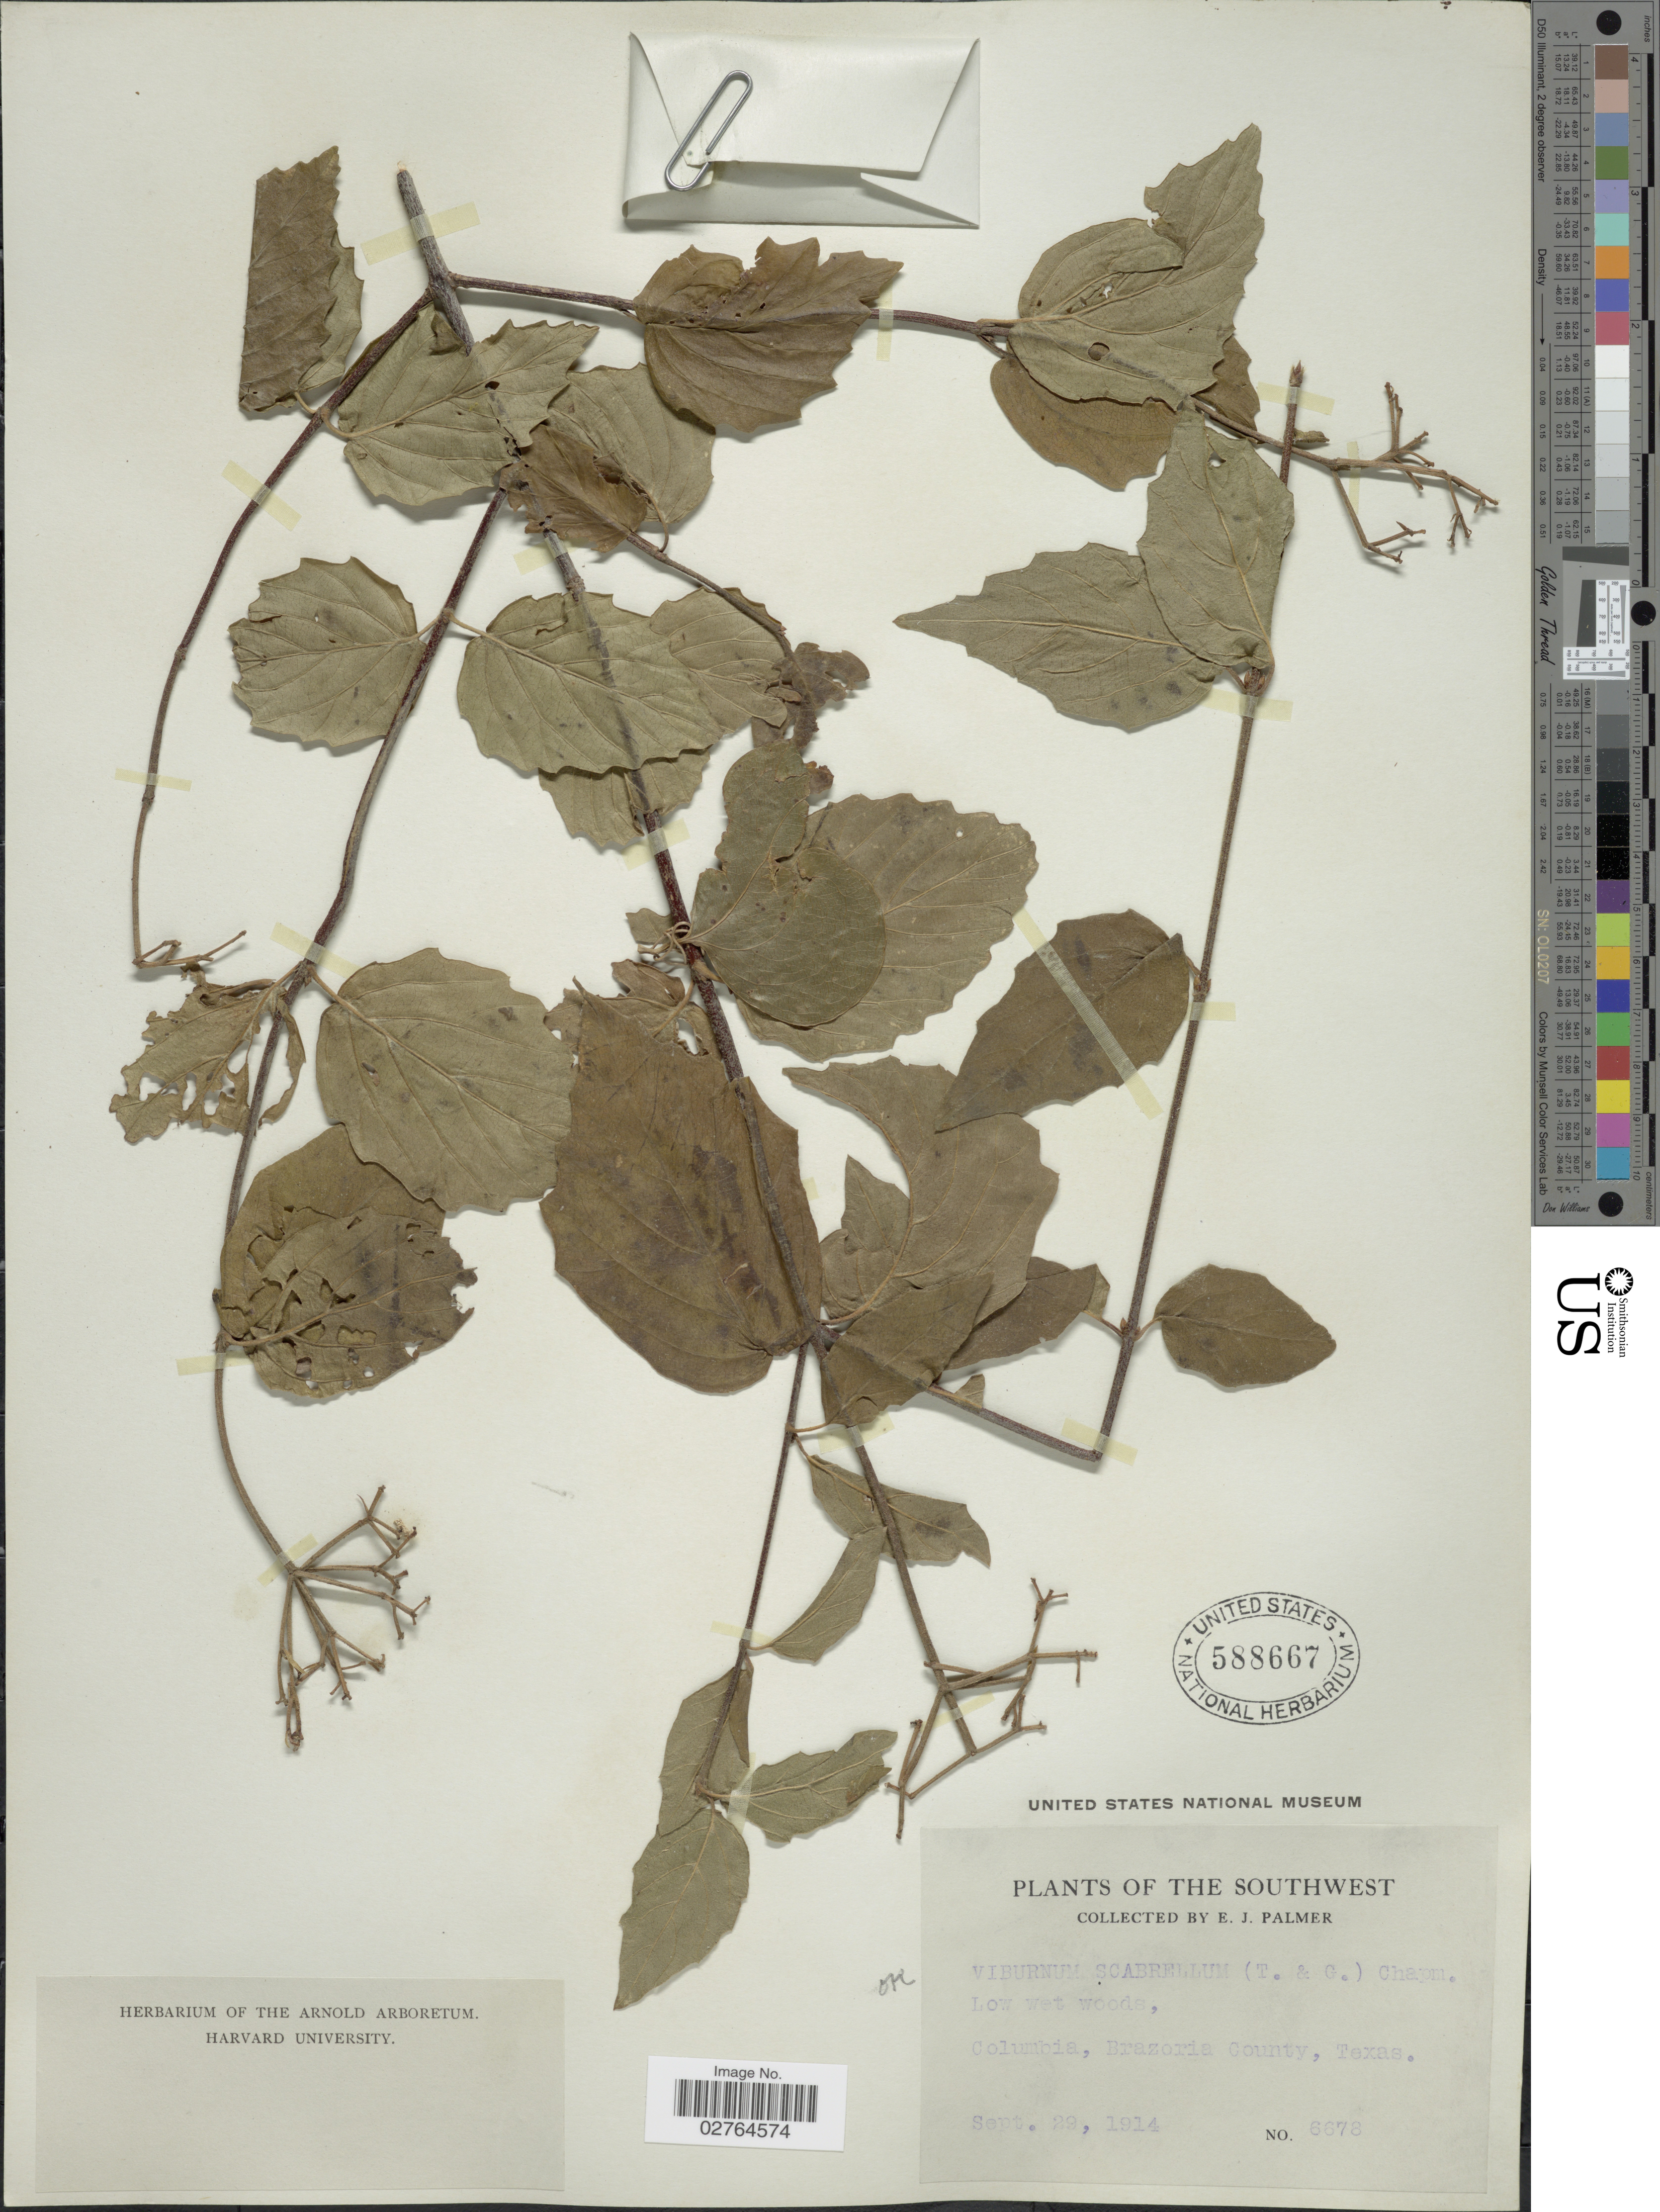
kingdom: Plantae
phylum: Tracheophyta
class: Magnoliopsida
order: Dipsacales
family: Viburnaceae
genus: Viburnum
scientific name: Viburnum scabrellum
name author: (Torr. & A. Gray) Chapm.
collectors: E. J. Palmer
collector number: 6678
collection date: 1914-09-29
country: United States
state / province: Texas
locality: The Southwest. Columbia, Brazoria County.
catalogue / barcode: US 588667